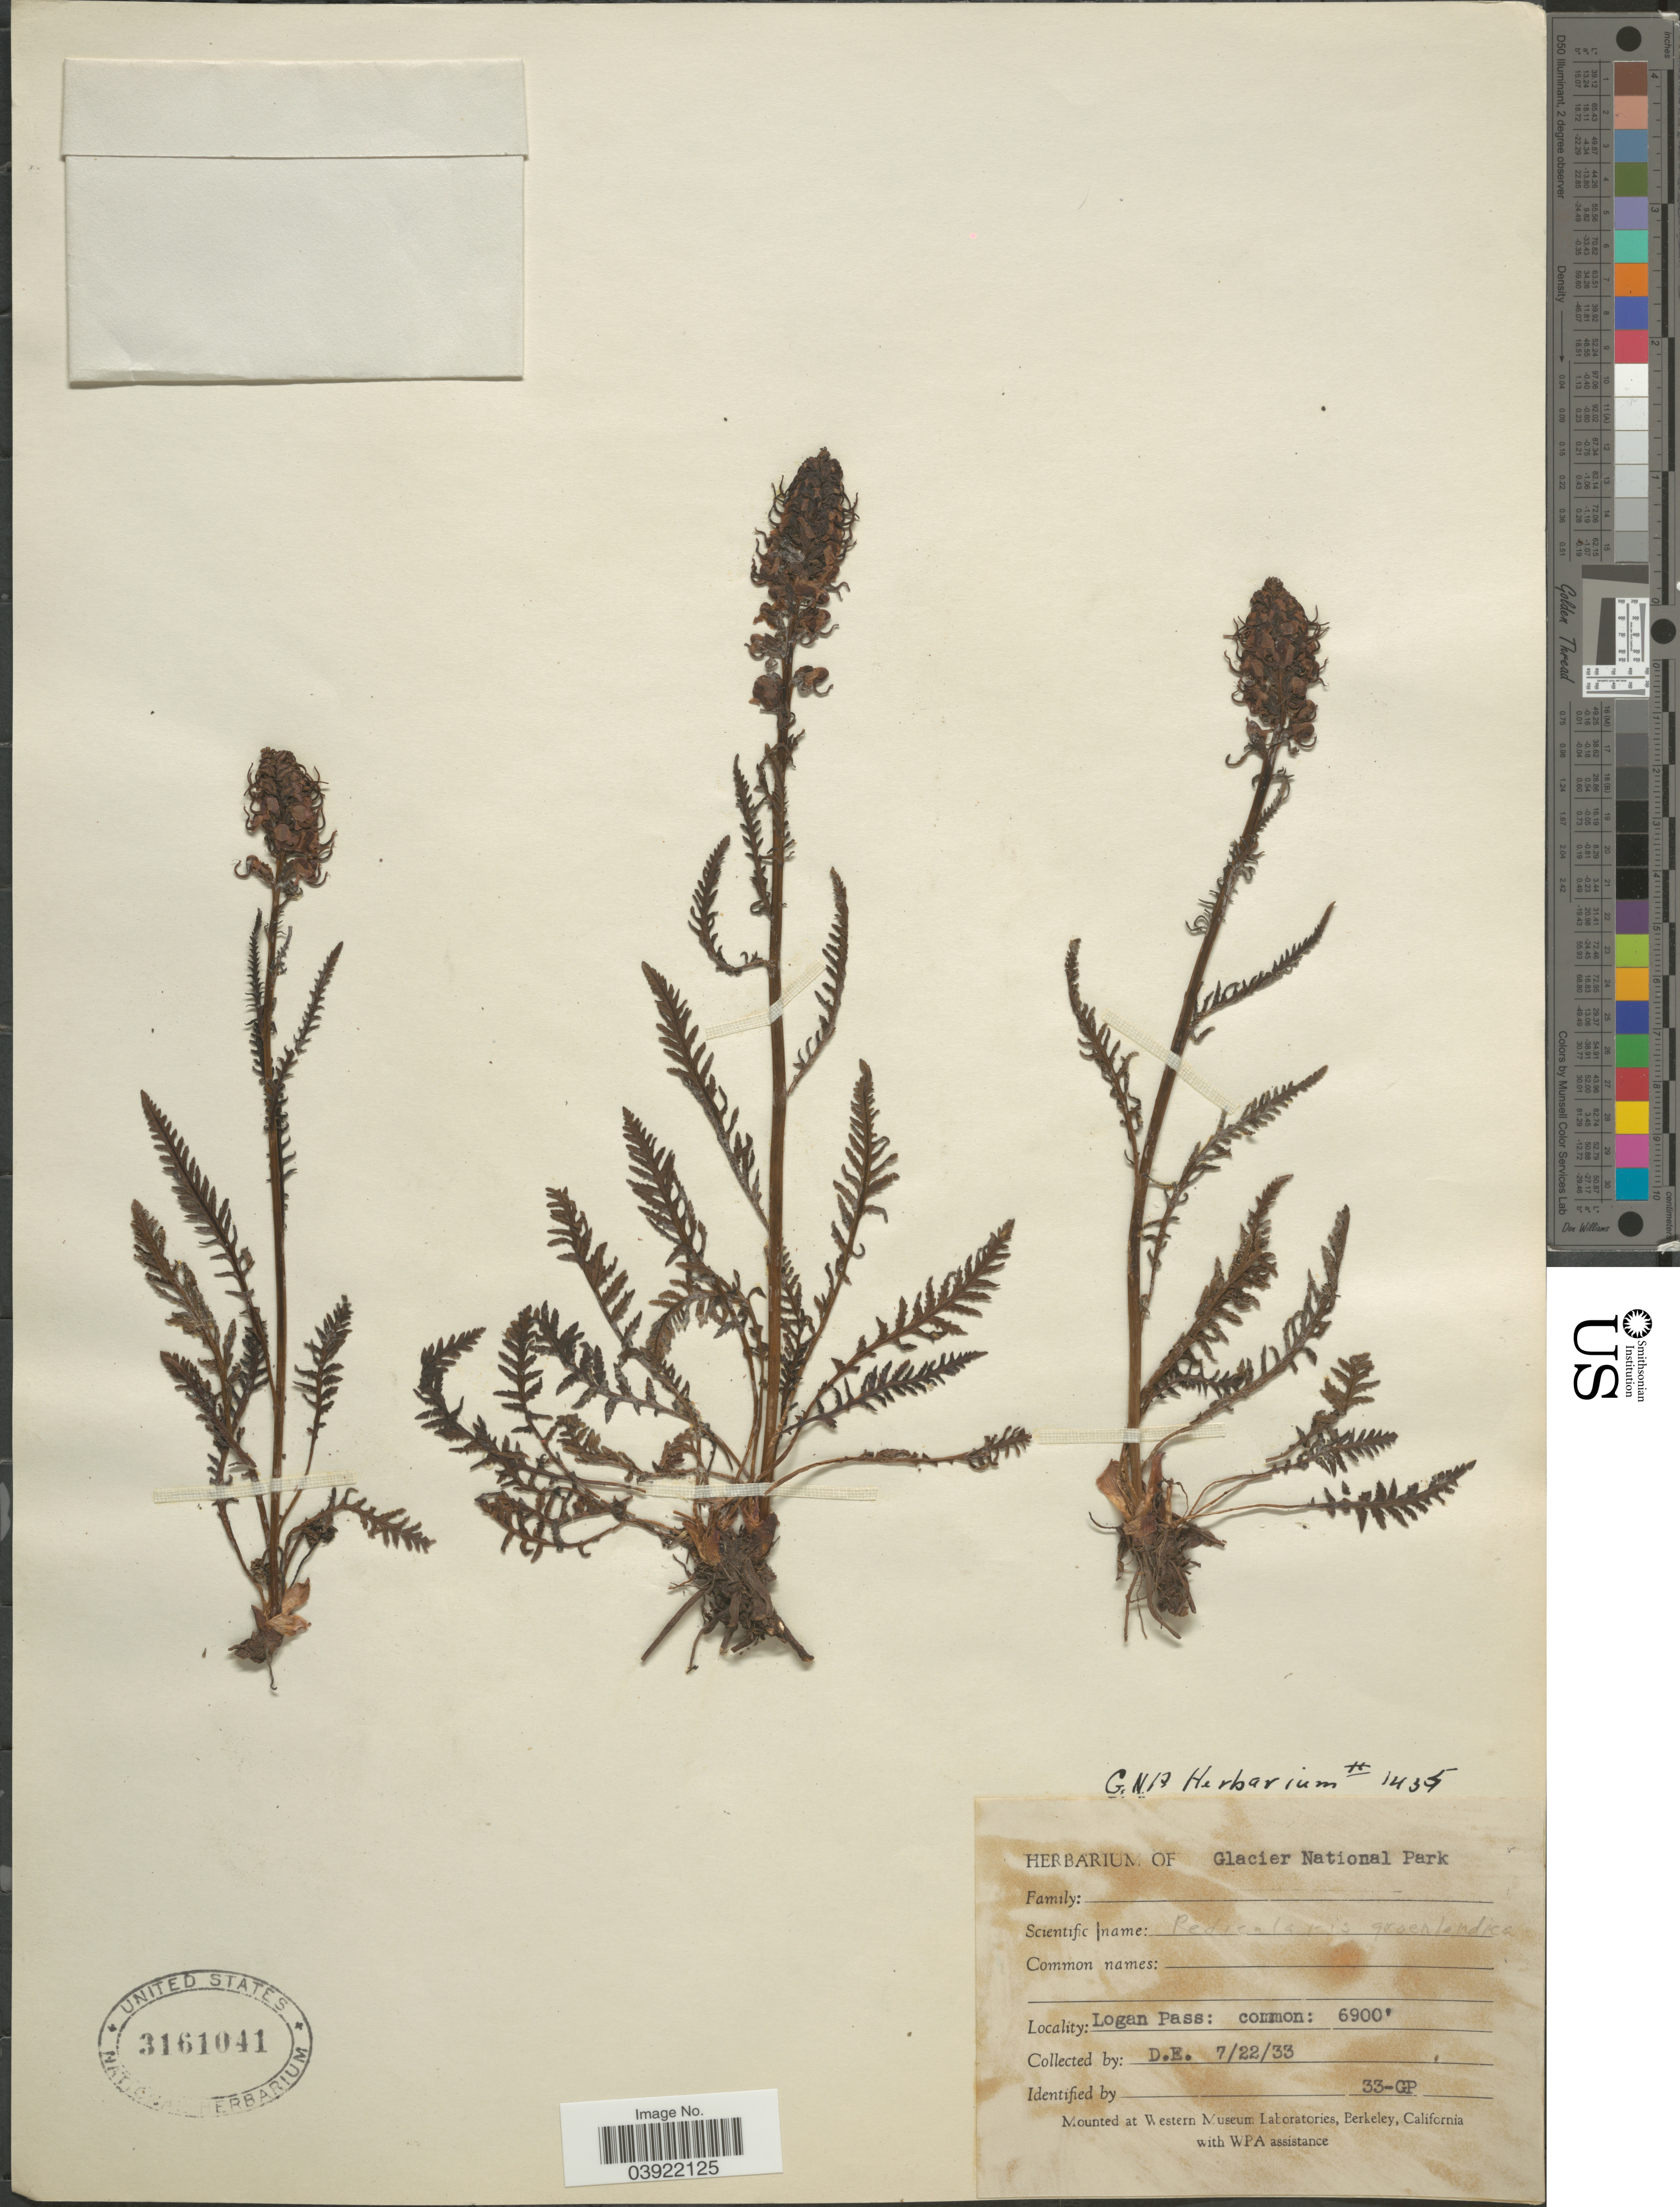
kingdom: Plantae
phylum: Tracheophyta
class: Magnoliopsida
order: Lamiales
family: Orobanchaceae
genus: Pedicularis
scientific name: Pedicularis groenlandica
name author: Retz.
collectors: D. E.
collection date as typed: Transcribed d/m/y: 22/7/33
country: United States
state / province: Montana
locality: Glacier National Park. Logan Pass.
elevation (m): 2103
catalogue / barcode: US 3161041